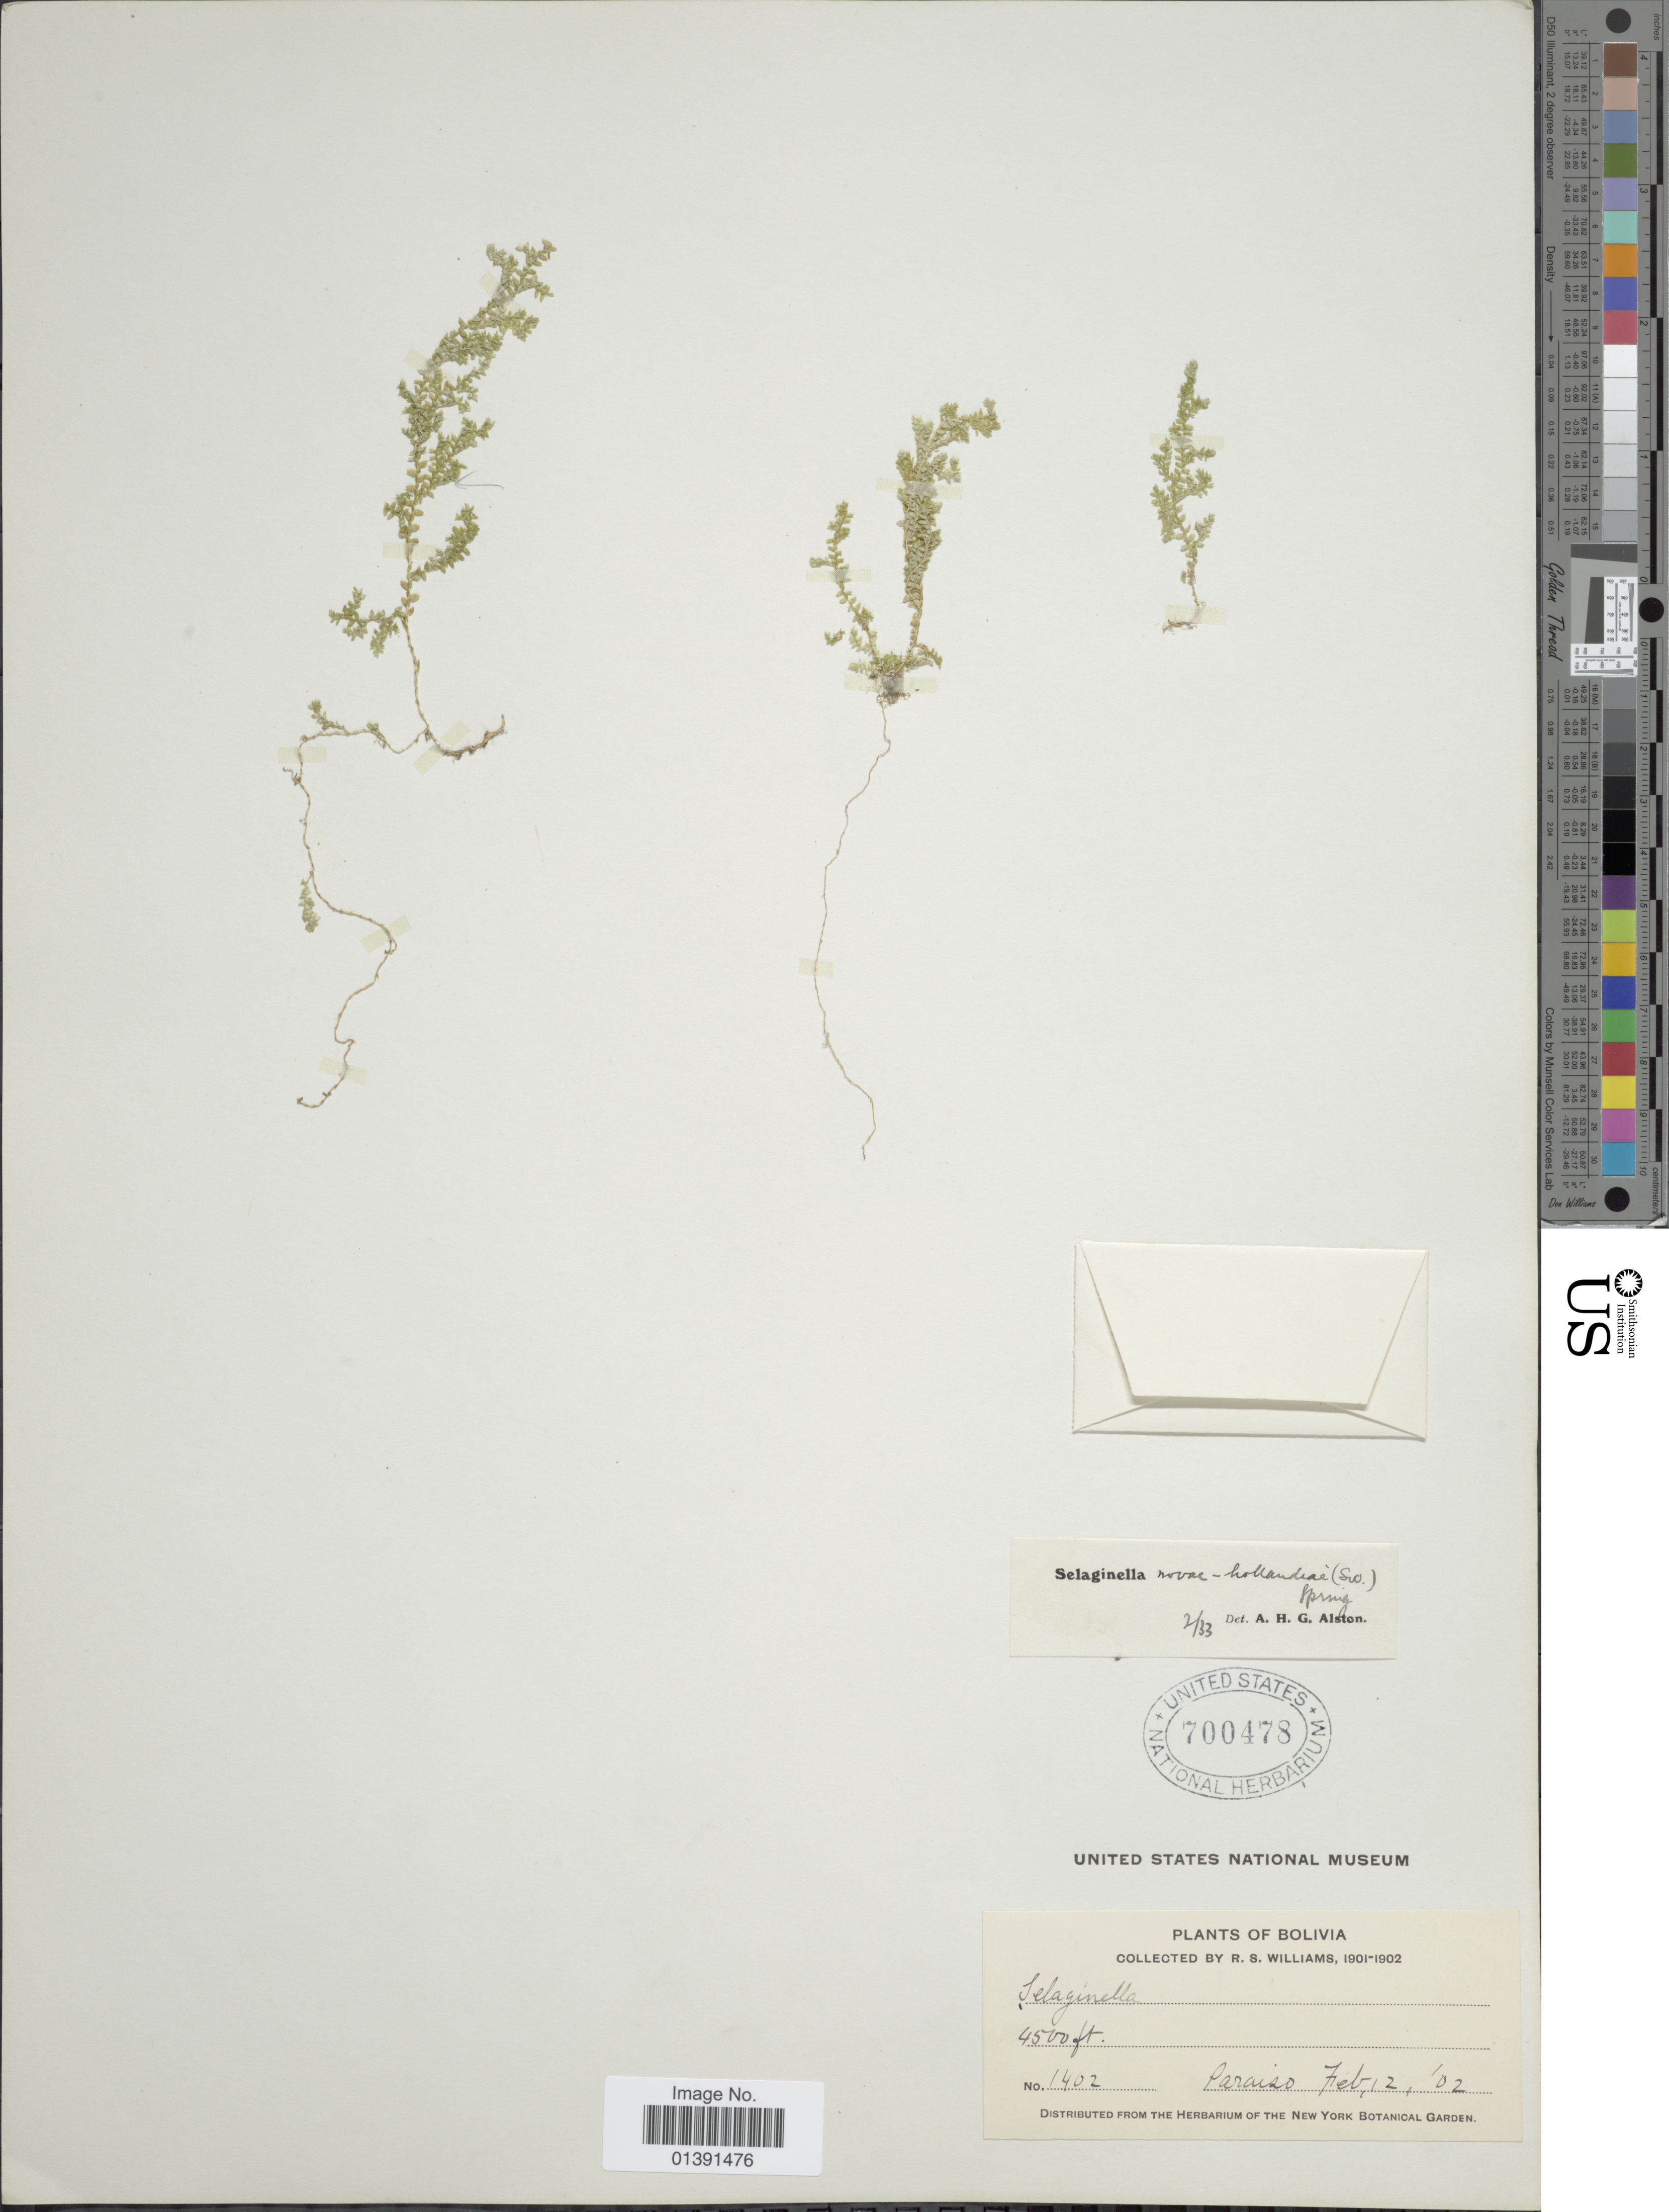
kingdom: Plantae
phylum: Tracheophyta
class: Lycopodiopsida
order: Selaginellales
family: Selaginellaceae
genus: Selaginella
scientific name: Selaginella novae-hollandiae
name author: (Sw.) Spring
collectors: R. S. Williams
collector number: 1402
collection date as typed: Feb. 12, '02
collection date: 1902-02-12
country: Bolivia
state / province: La Paz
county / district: Franz Tamayo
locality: Near Paraiso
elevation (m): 1372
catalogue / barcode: US 700478